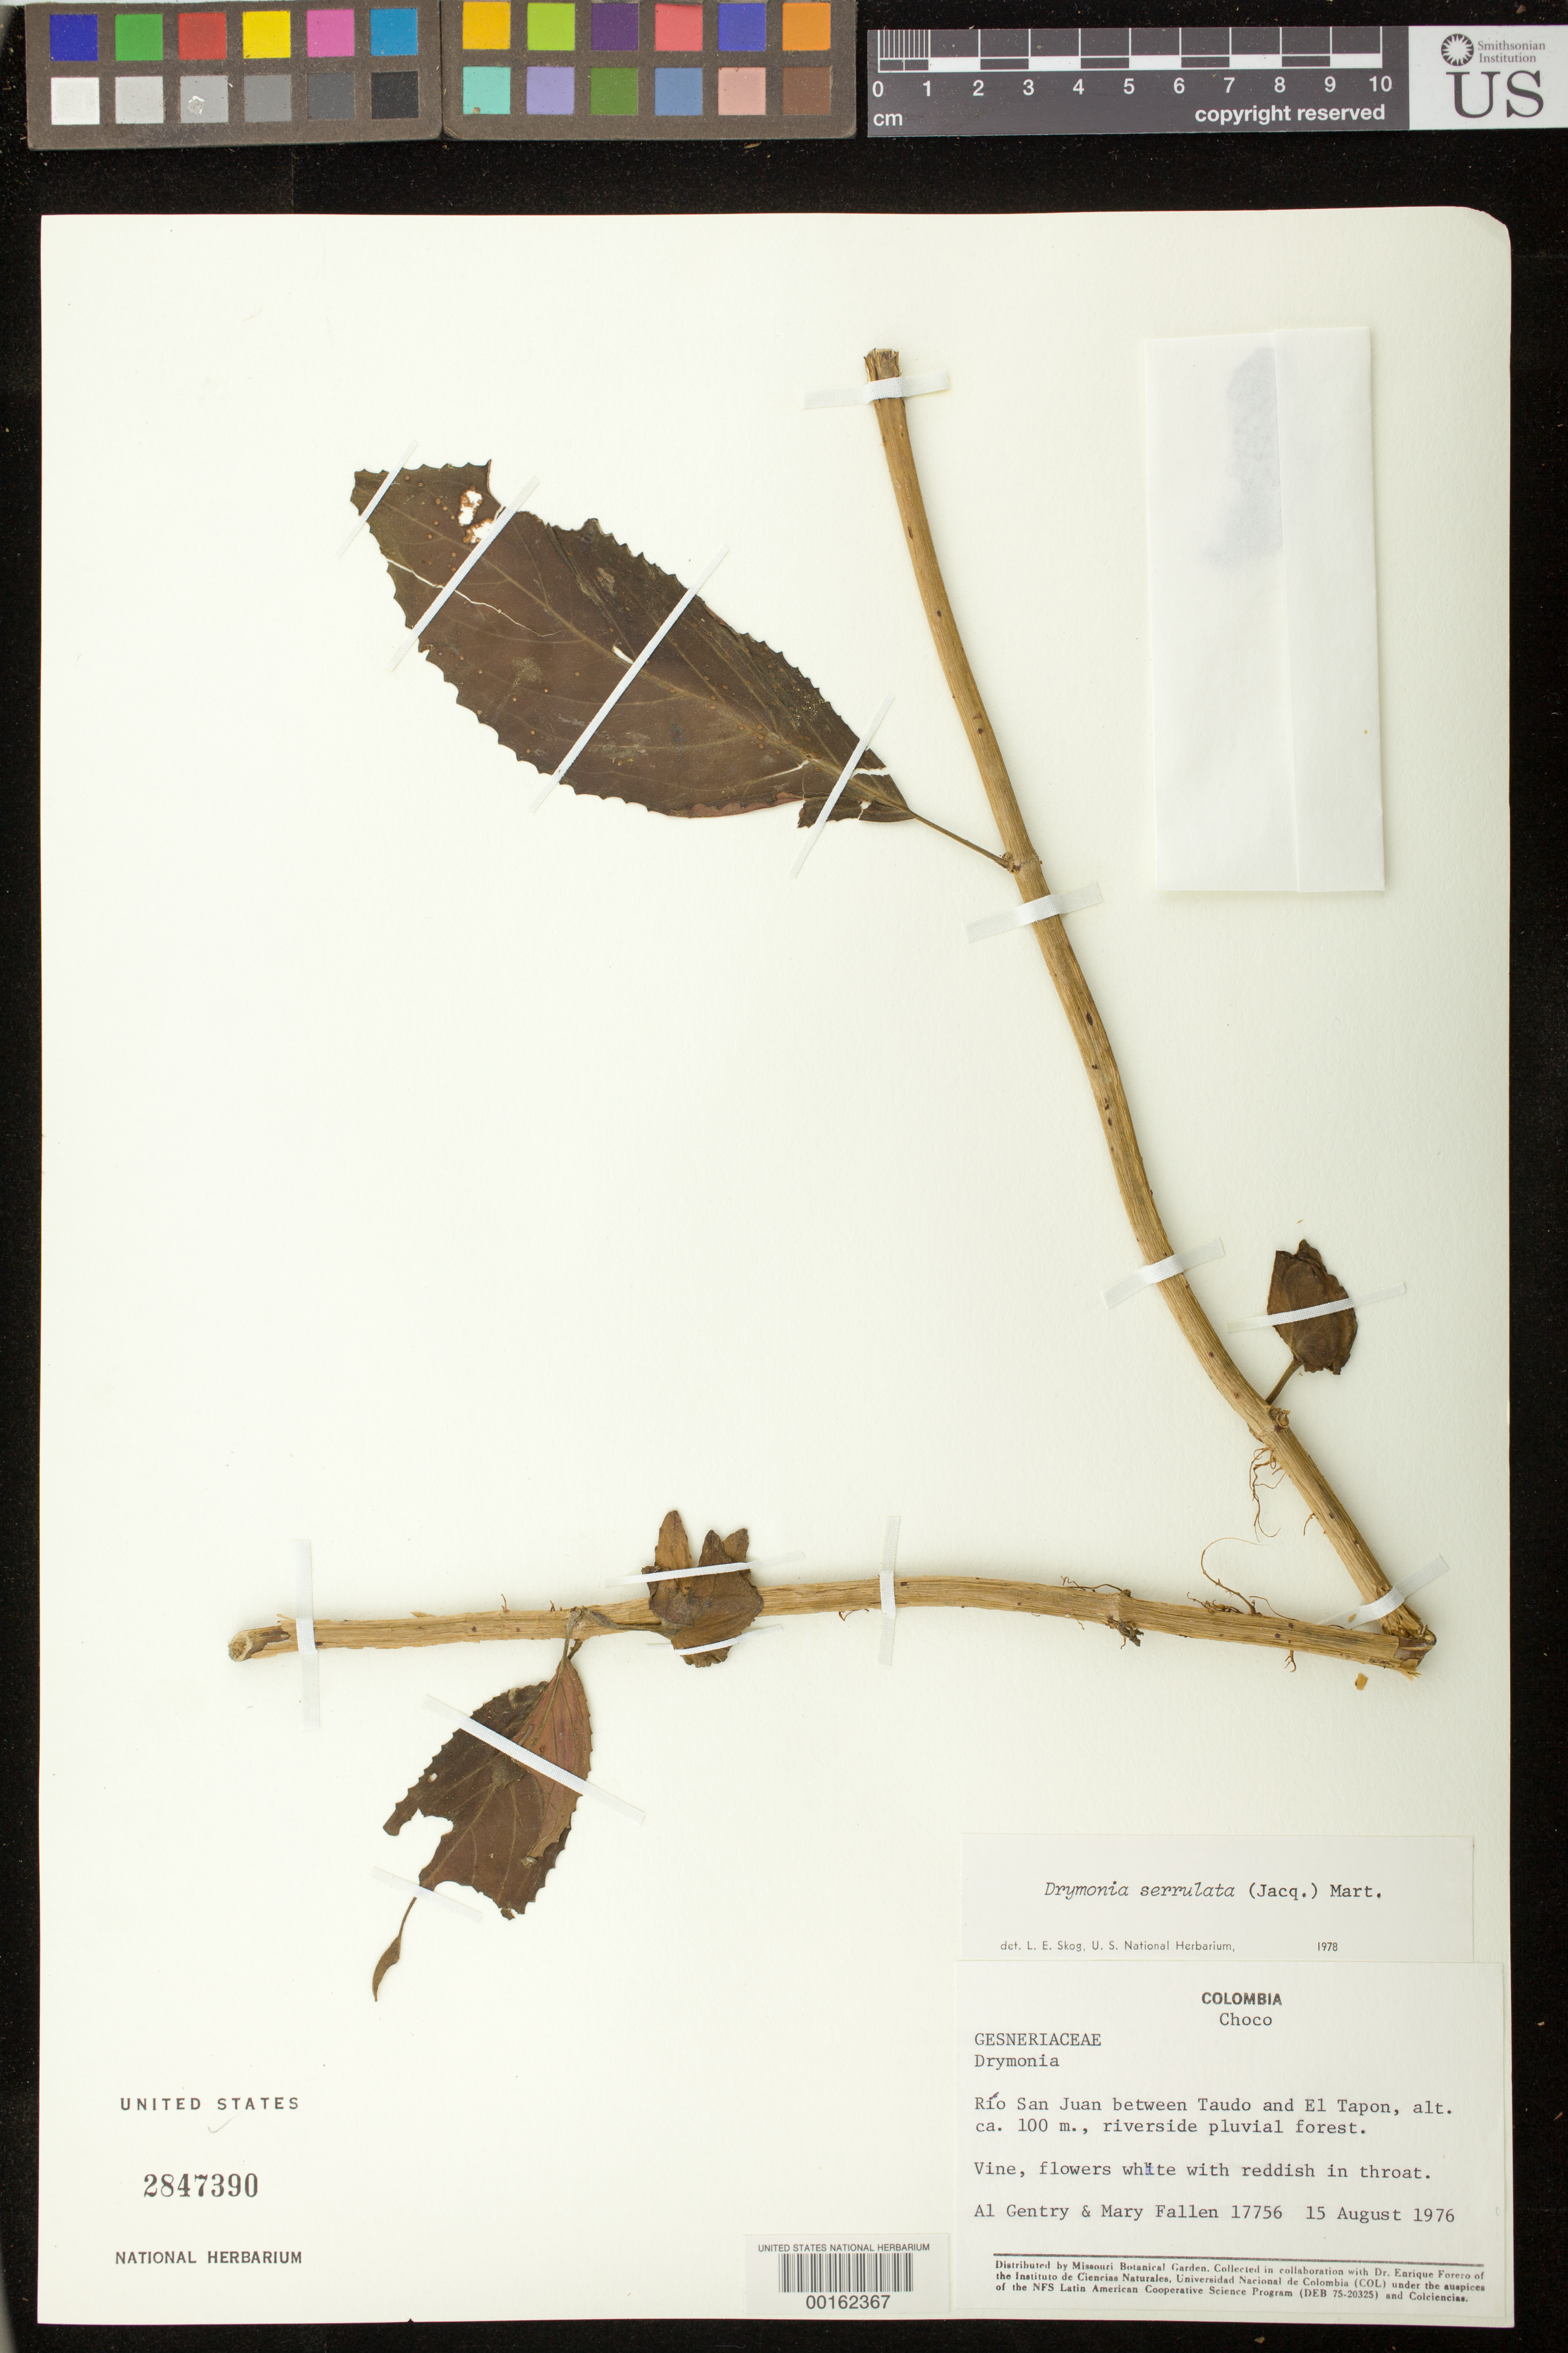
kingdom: Plantae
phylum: Tracheophyta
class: Magnoliopsida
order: Lamiales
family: Gesneriaceae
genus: Drymonia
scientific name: Drymonia serrulata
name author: (Jacq.) Mart.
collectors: A. H. Gentry & M. Fallen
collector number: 17756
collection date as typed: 15 Aug 1976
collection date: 1976-08-15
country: Colombia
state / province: Chocó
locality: Rio San Juan between Taudo and El Tapon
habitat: Riverside pluvial forest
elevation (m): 100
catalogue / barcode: US 2847390